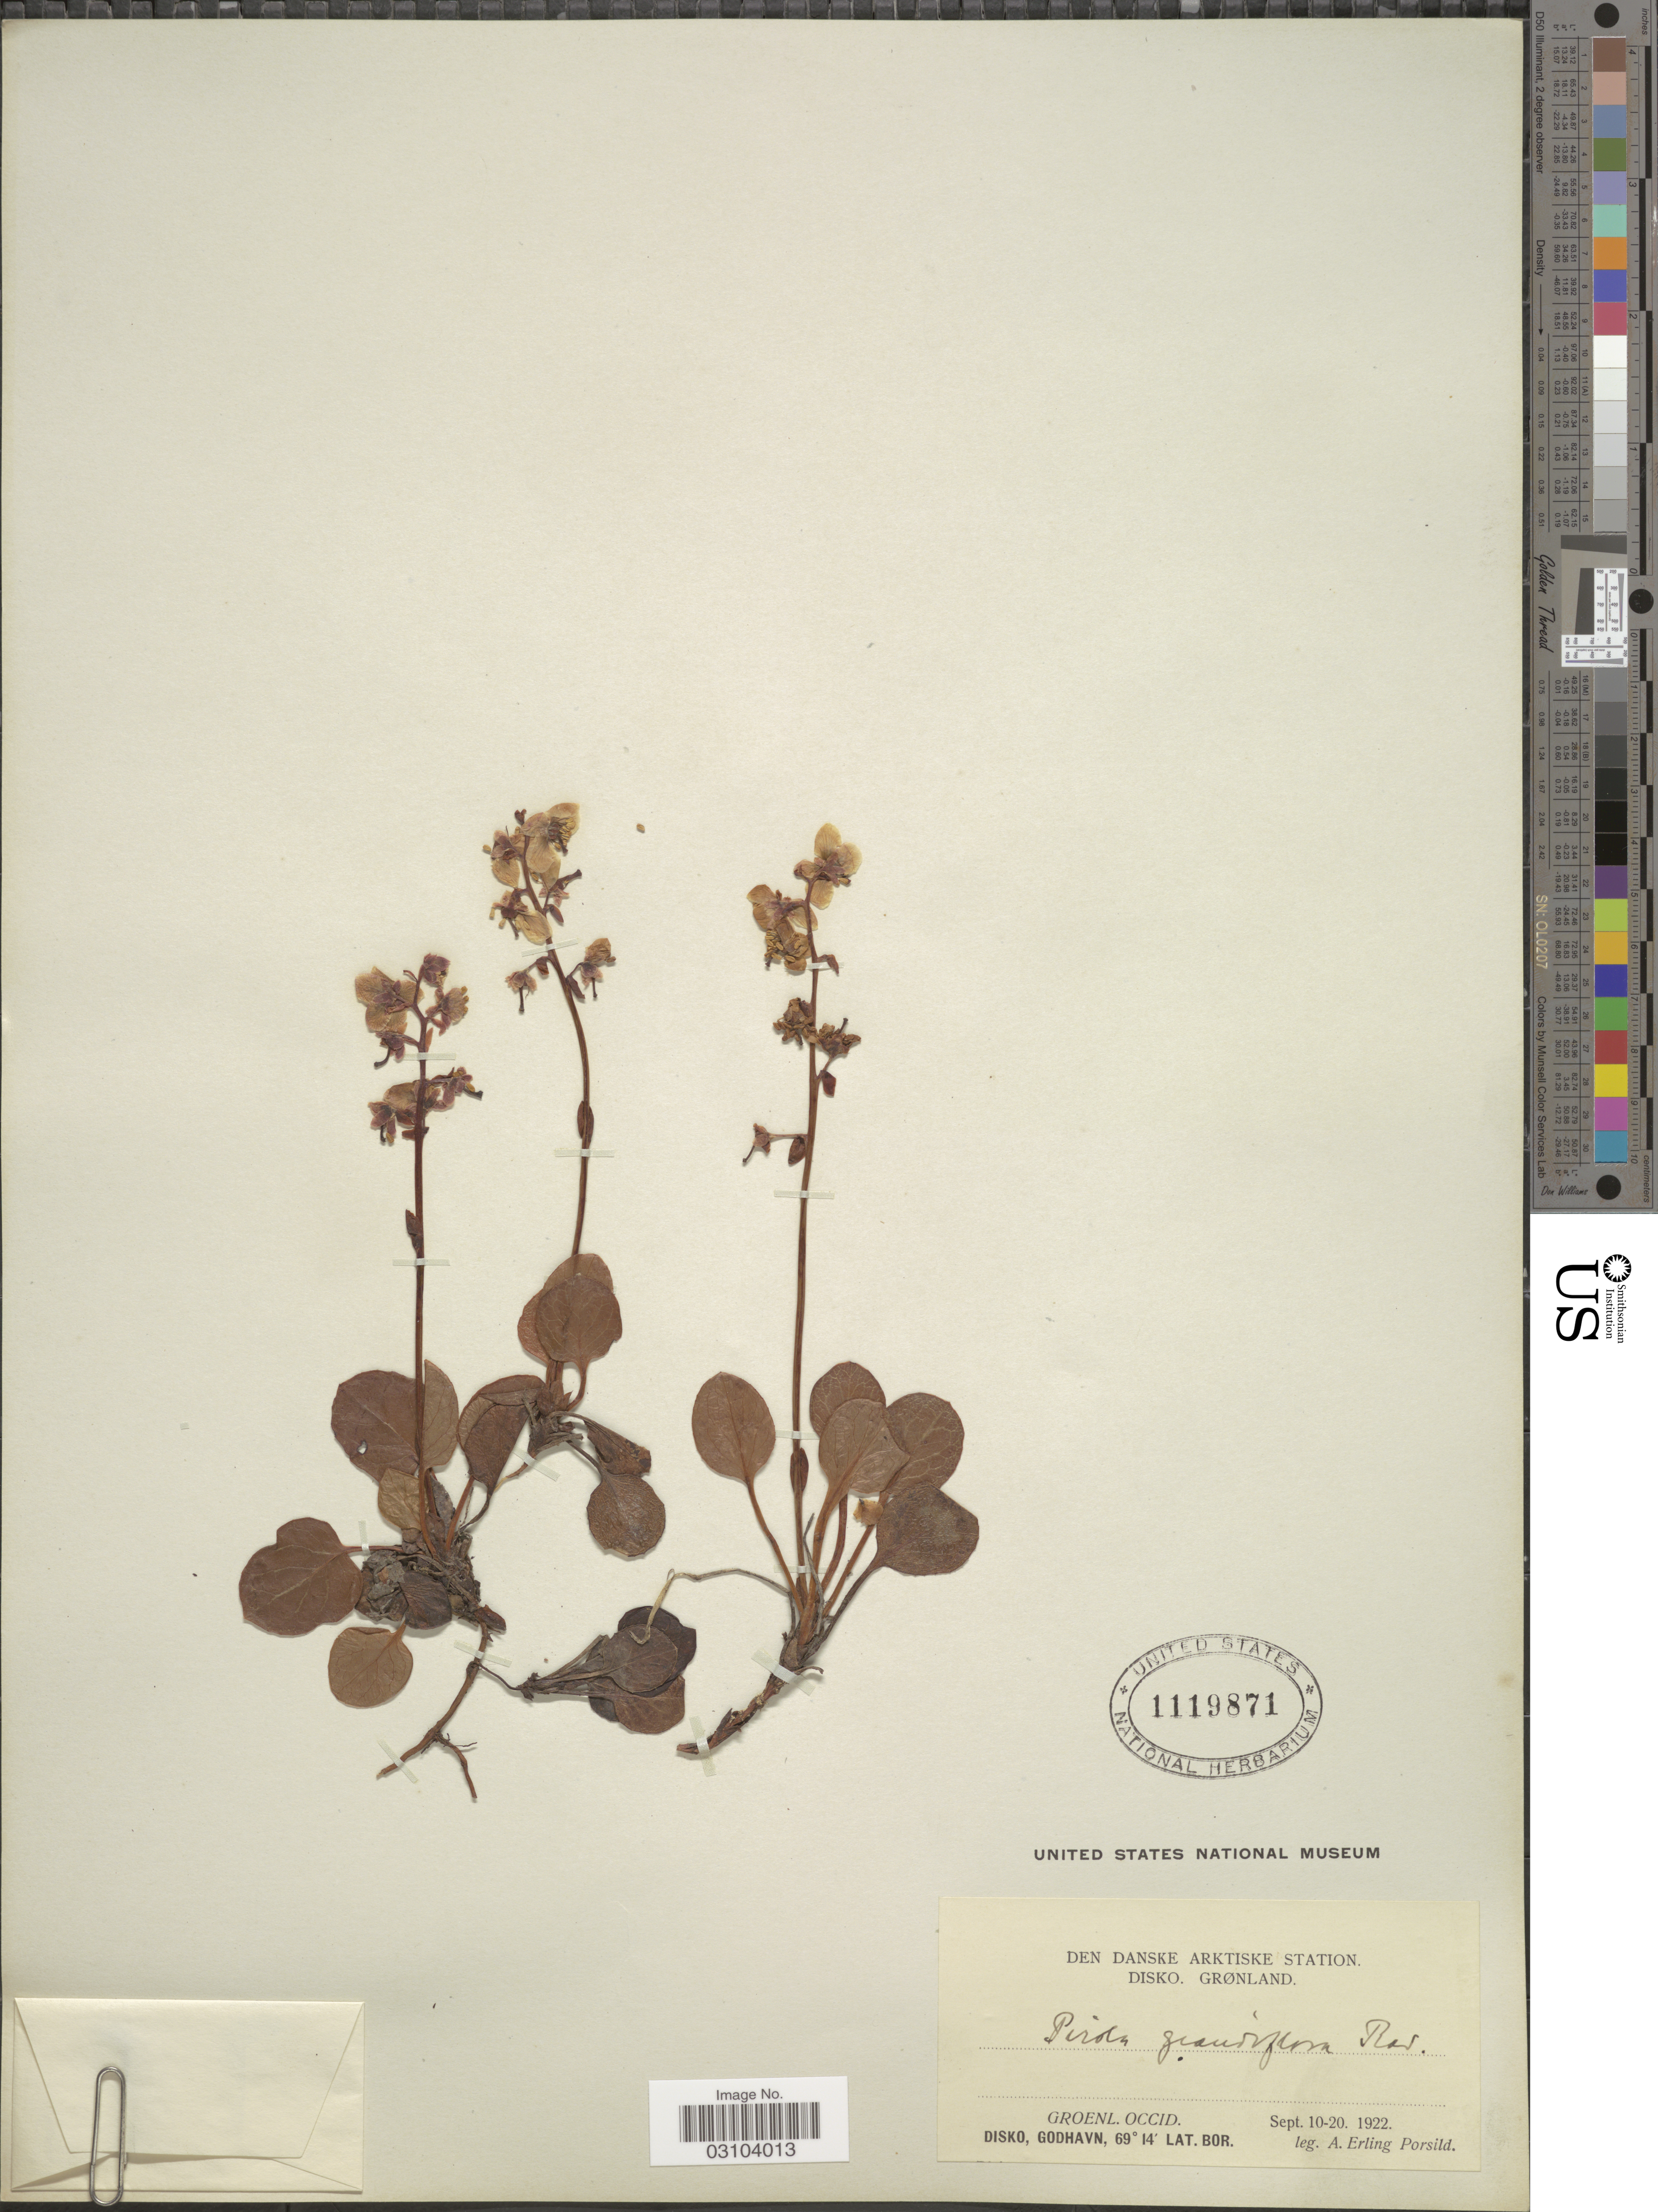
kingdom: Plantae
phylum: Tracheophyta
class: Magnoliopsida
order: Ericales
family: Ericaceae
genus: Pyrola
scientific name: Pyrola grandiflora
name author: Radius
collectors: A. E. Porsild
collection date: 1922-09-10/1922-09-20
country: Greenland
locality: Den Danske Arktiske Station. Disko. Grønland. Groenl. Occid. Disko, Godhavn.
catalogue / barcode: US 1119871